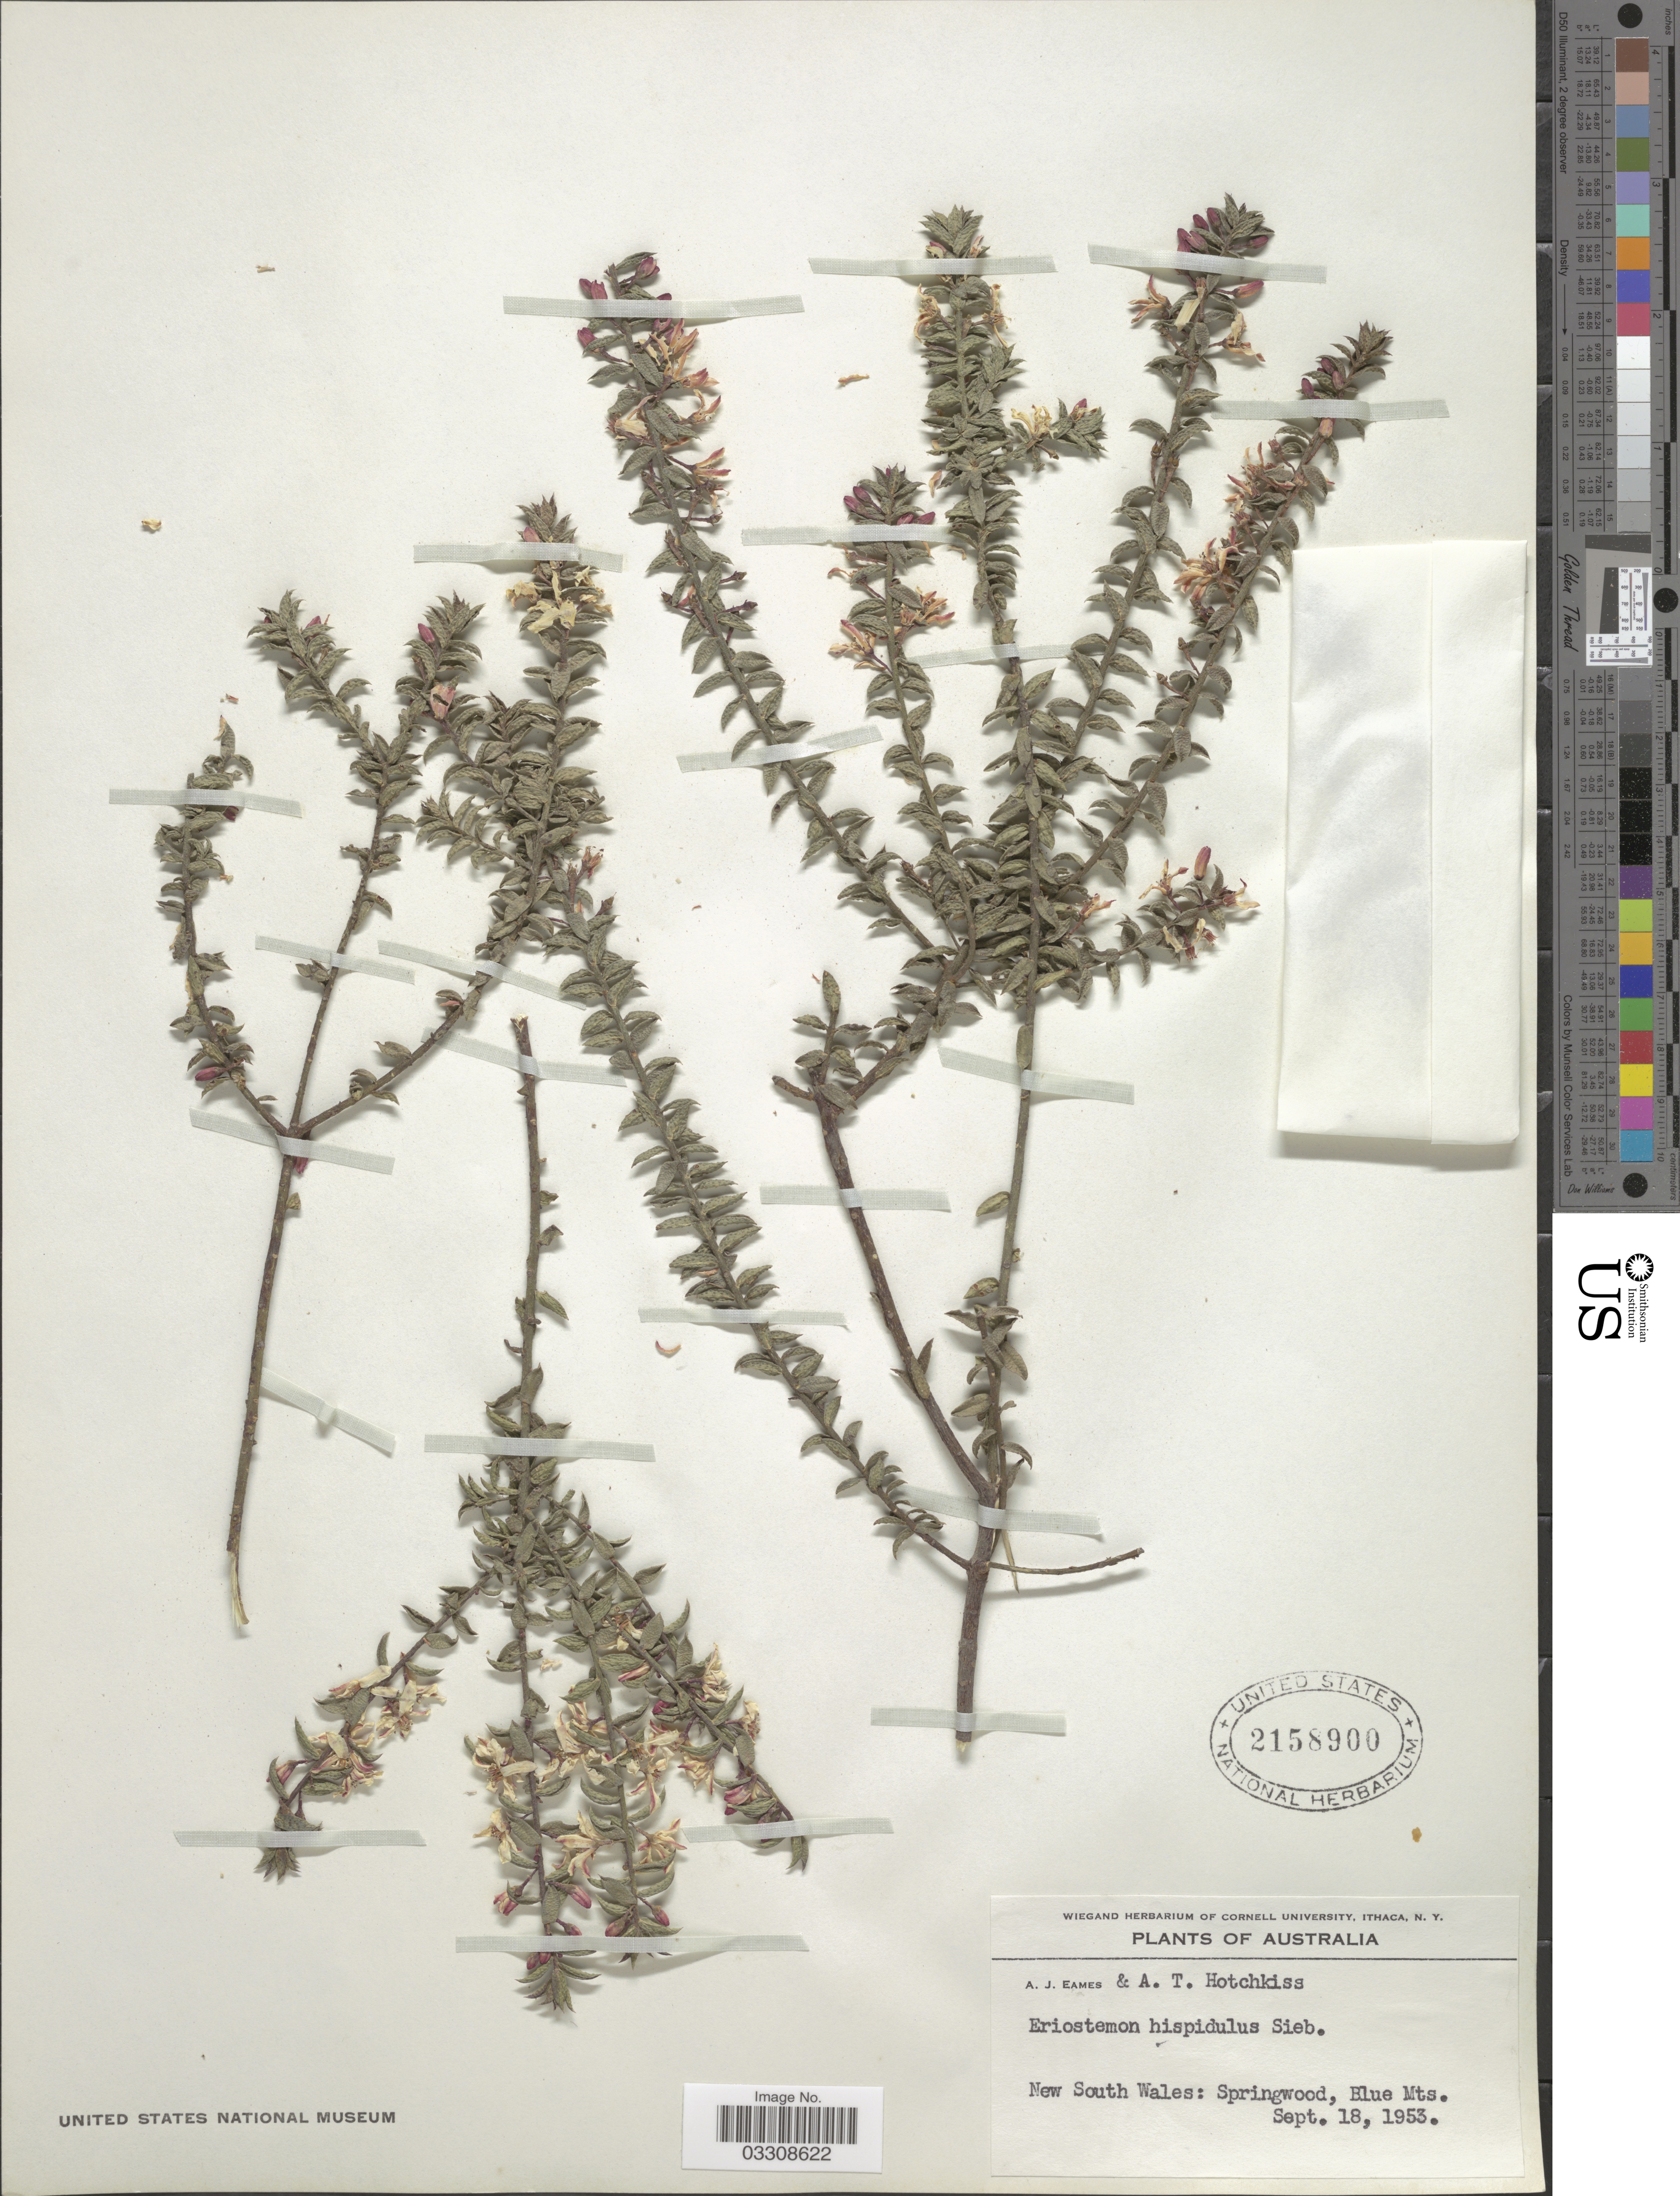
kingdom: Plantae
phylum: Tracheophyta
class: Magnoliopsida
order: Sapindales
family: Rutaceae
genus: Eriostemon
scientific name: Eriostemon hispidulus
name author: Sieber ex Spreng.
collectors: A. J. Eames & A. Hotchkiss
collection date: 1953-09-18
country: Australia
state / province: New South Wales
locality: Springwood, Blue Mts.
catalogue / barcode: US 2158900